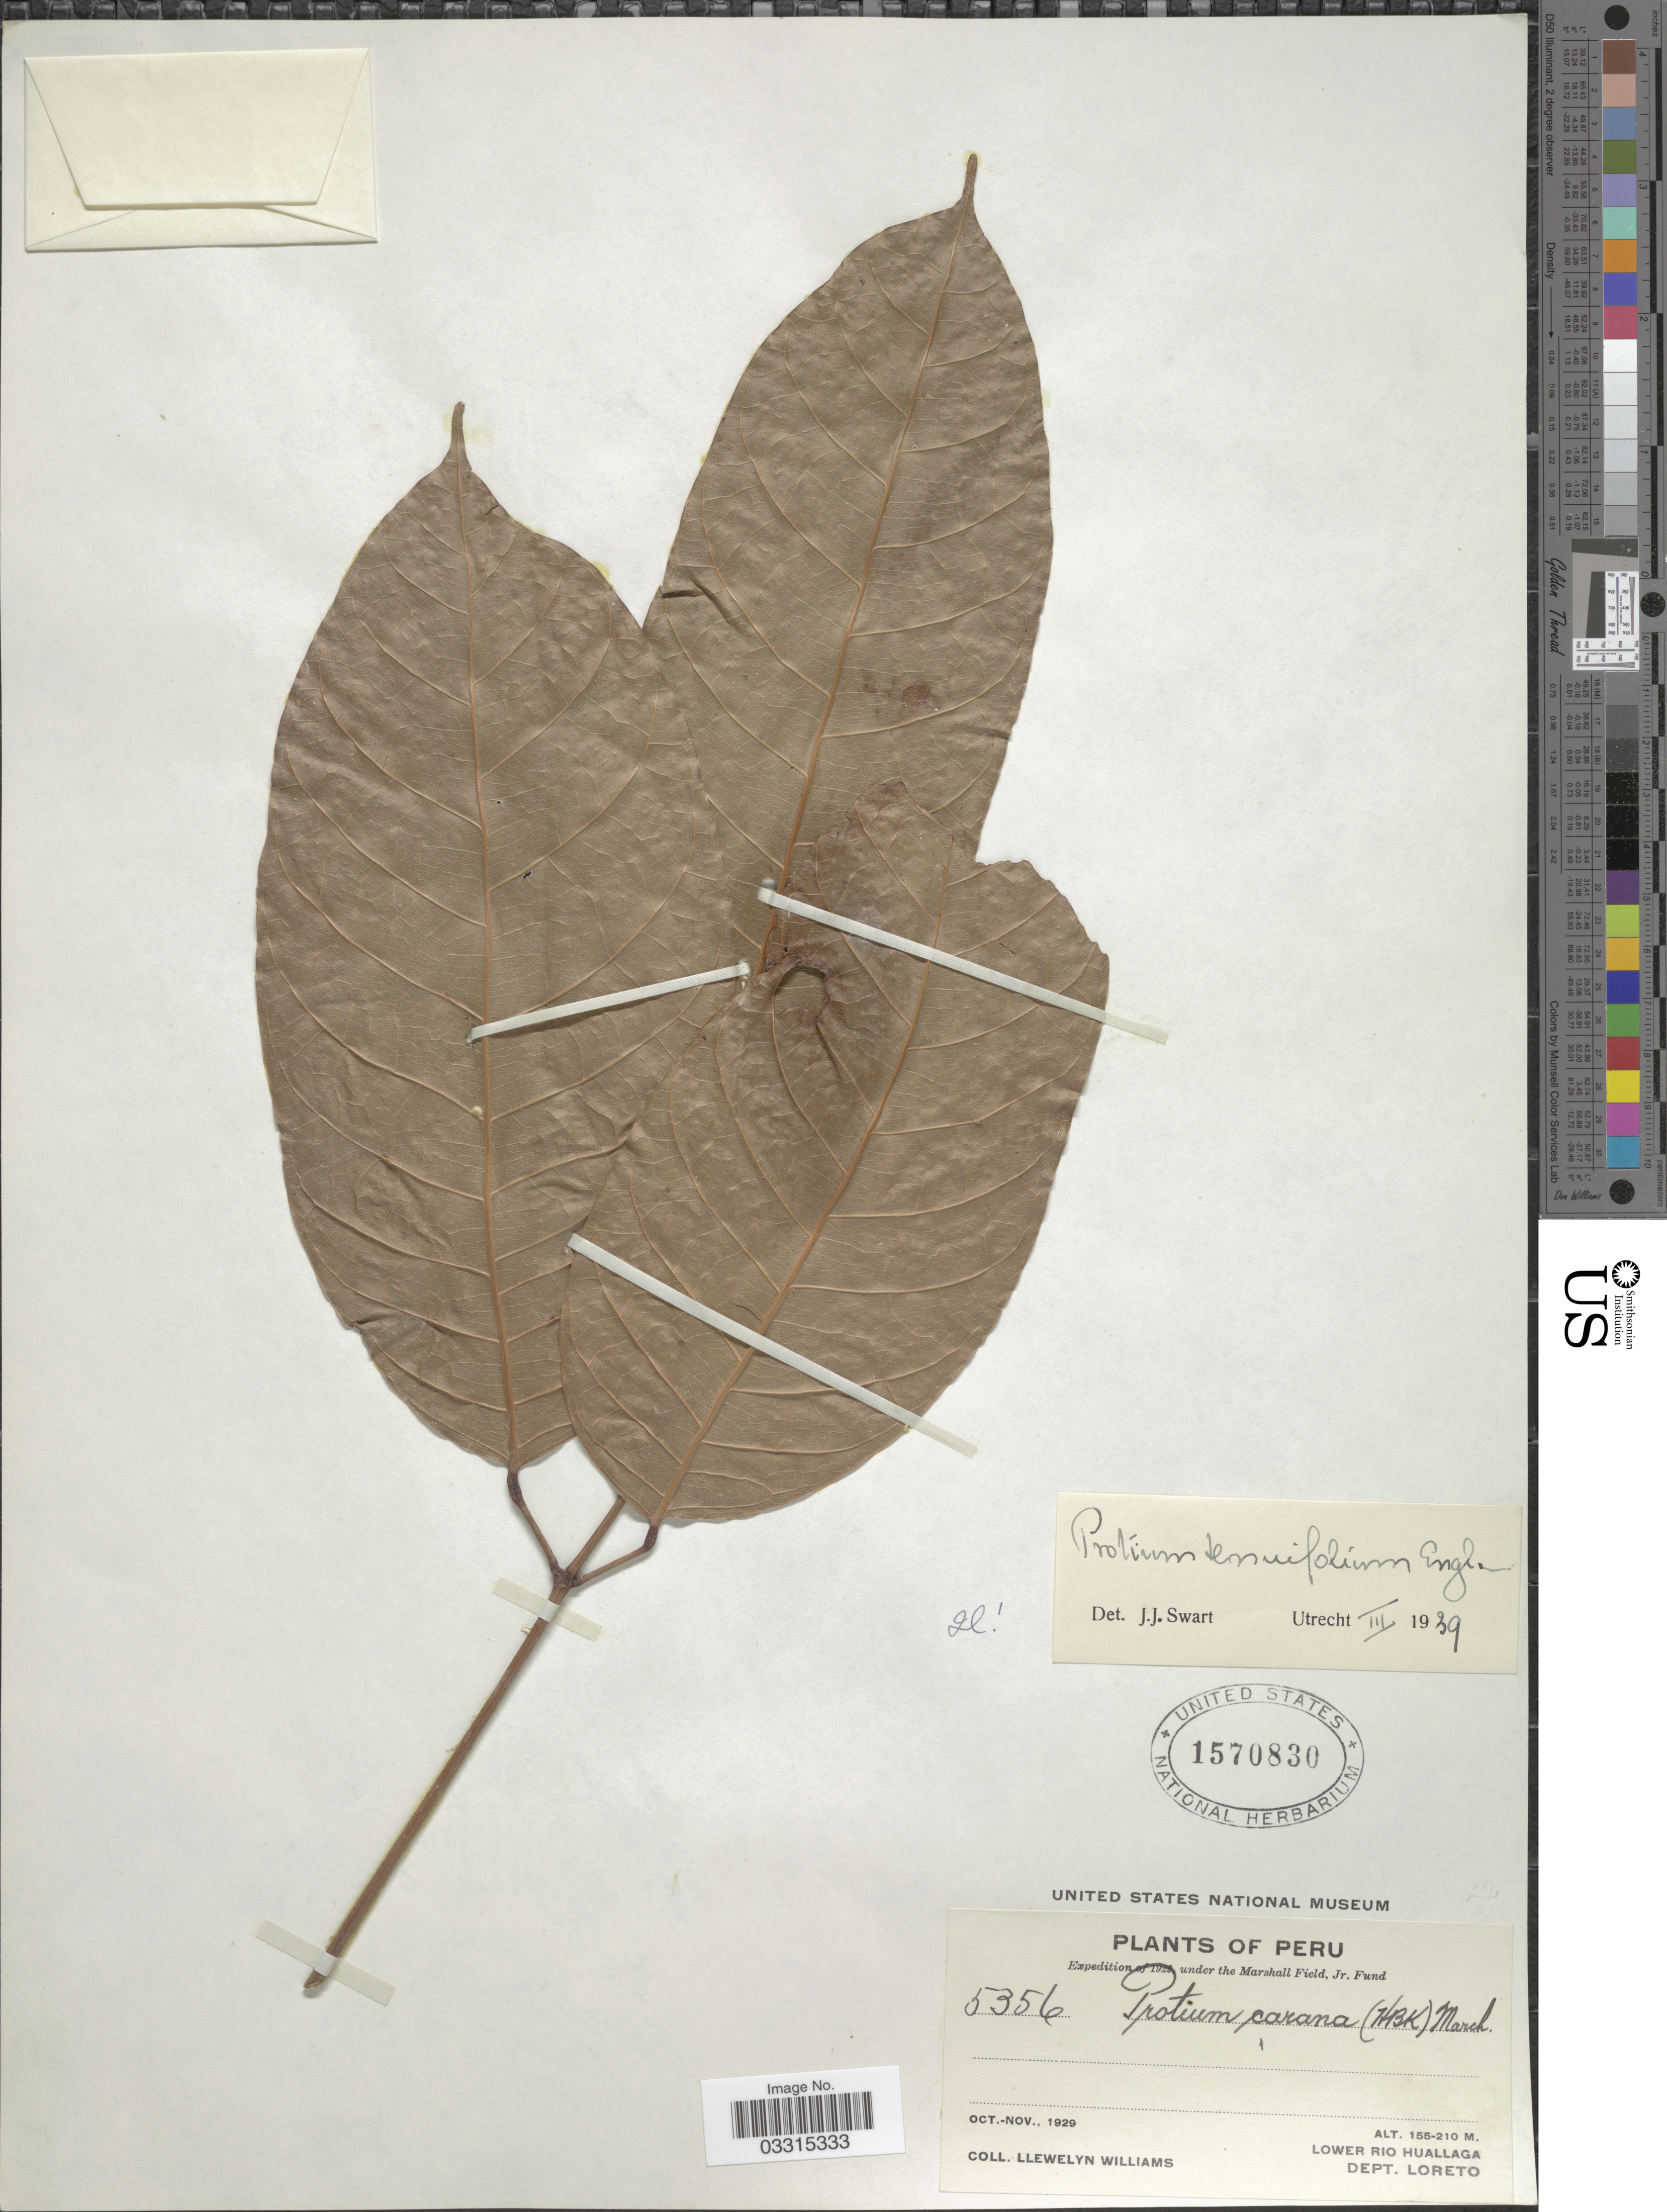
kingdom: Plantae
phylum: Tracheophyta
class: Magnoliopsida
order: Sapindales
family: Burseraceae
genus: Protium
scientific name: Protium tenuifolium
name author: (Engl.) Engl.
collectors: Ll. Williams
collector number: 5356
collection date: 1929-10/1929-11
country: Peru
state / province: Loreto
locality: Lower Rio Huallaga. Dept. Loreto.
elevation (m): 155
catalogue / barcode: US 1570830